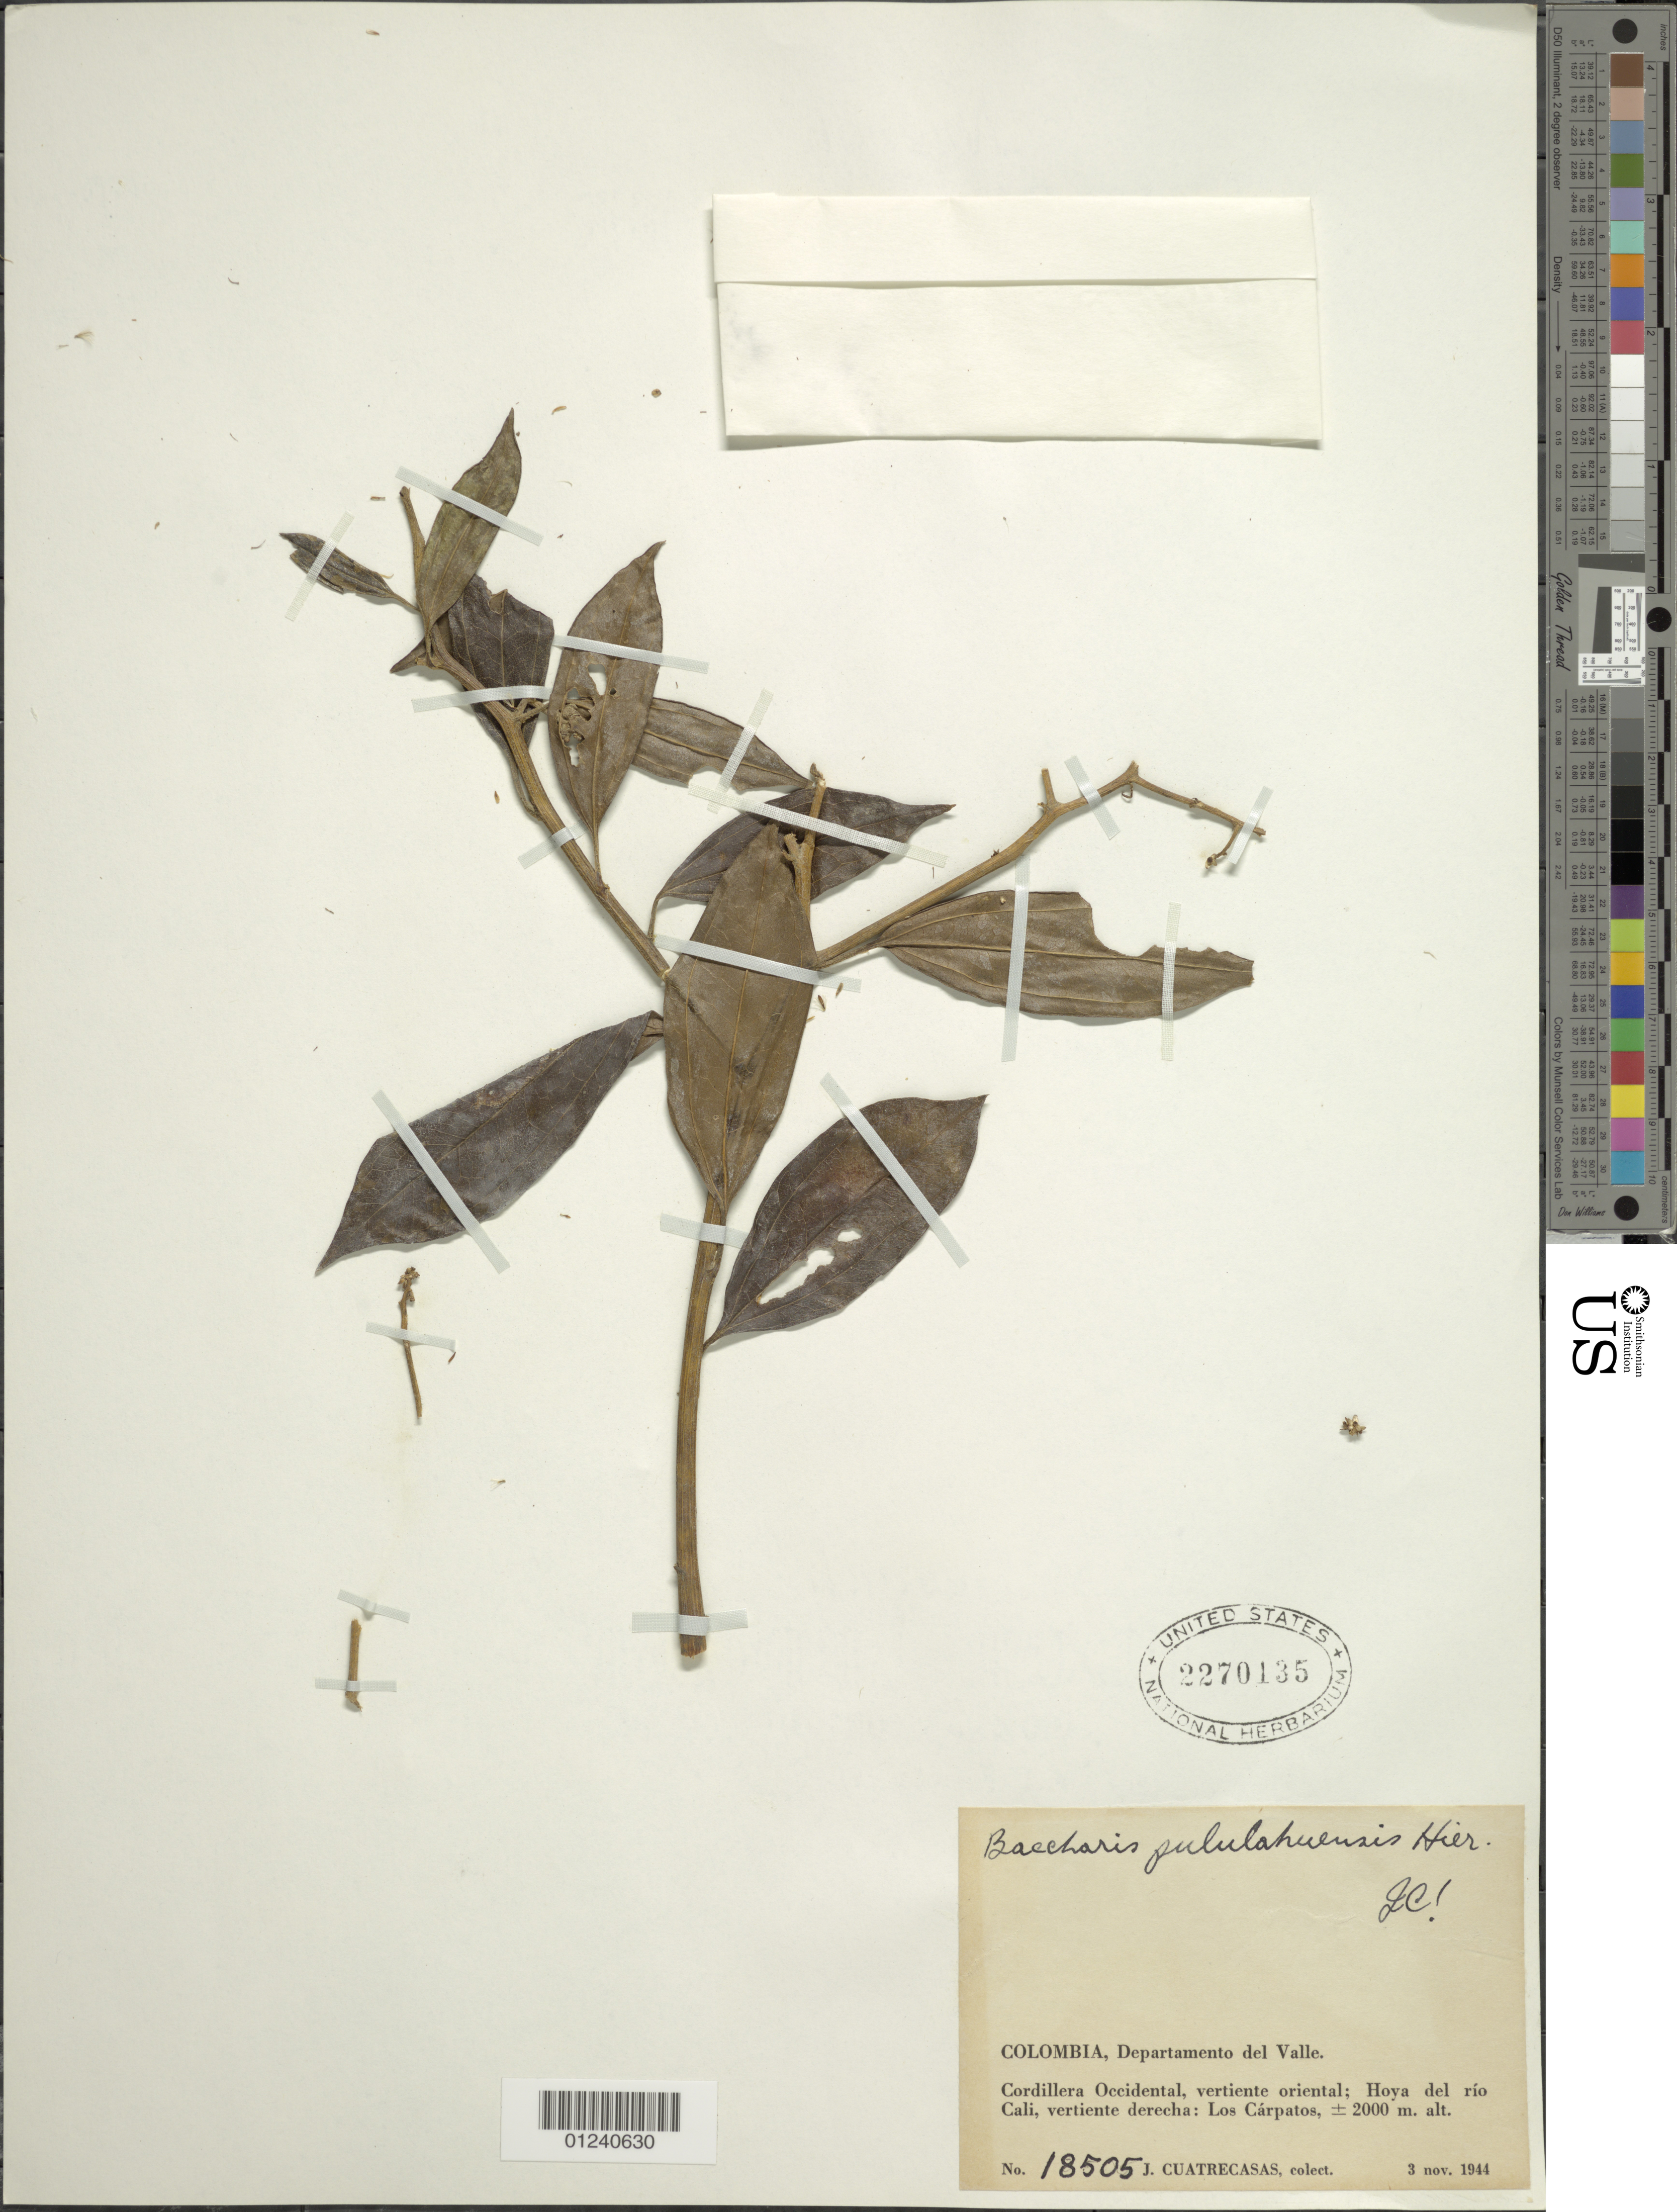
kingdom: Plantae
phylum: Tracheophyta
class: Magnoliopsida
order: Asterales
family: Asteraceae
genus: Baccharis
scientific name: Baccharis pululahuensis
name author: Hieron.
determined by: Cuatrecasas, J.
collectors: J. Cuatrecasas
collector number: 18505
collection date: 1944-11-03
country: Colombia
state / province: Valle del Cauca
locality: Cordillera Occidental, vertiente oriental; Hoya del Rio Cali, vertiente derecha: Los Carpatos.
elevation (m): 2000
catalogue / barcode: US 2270135